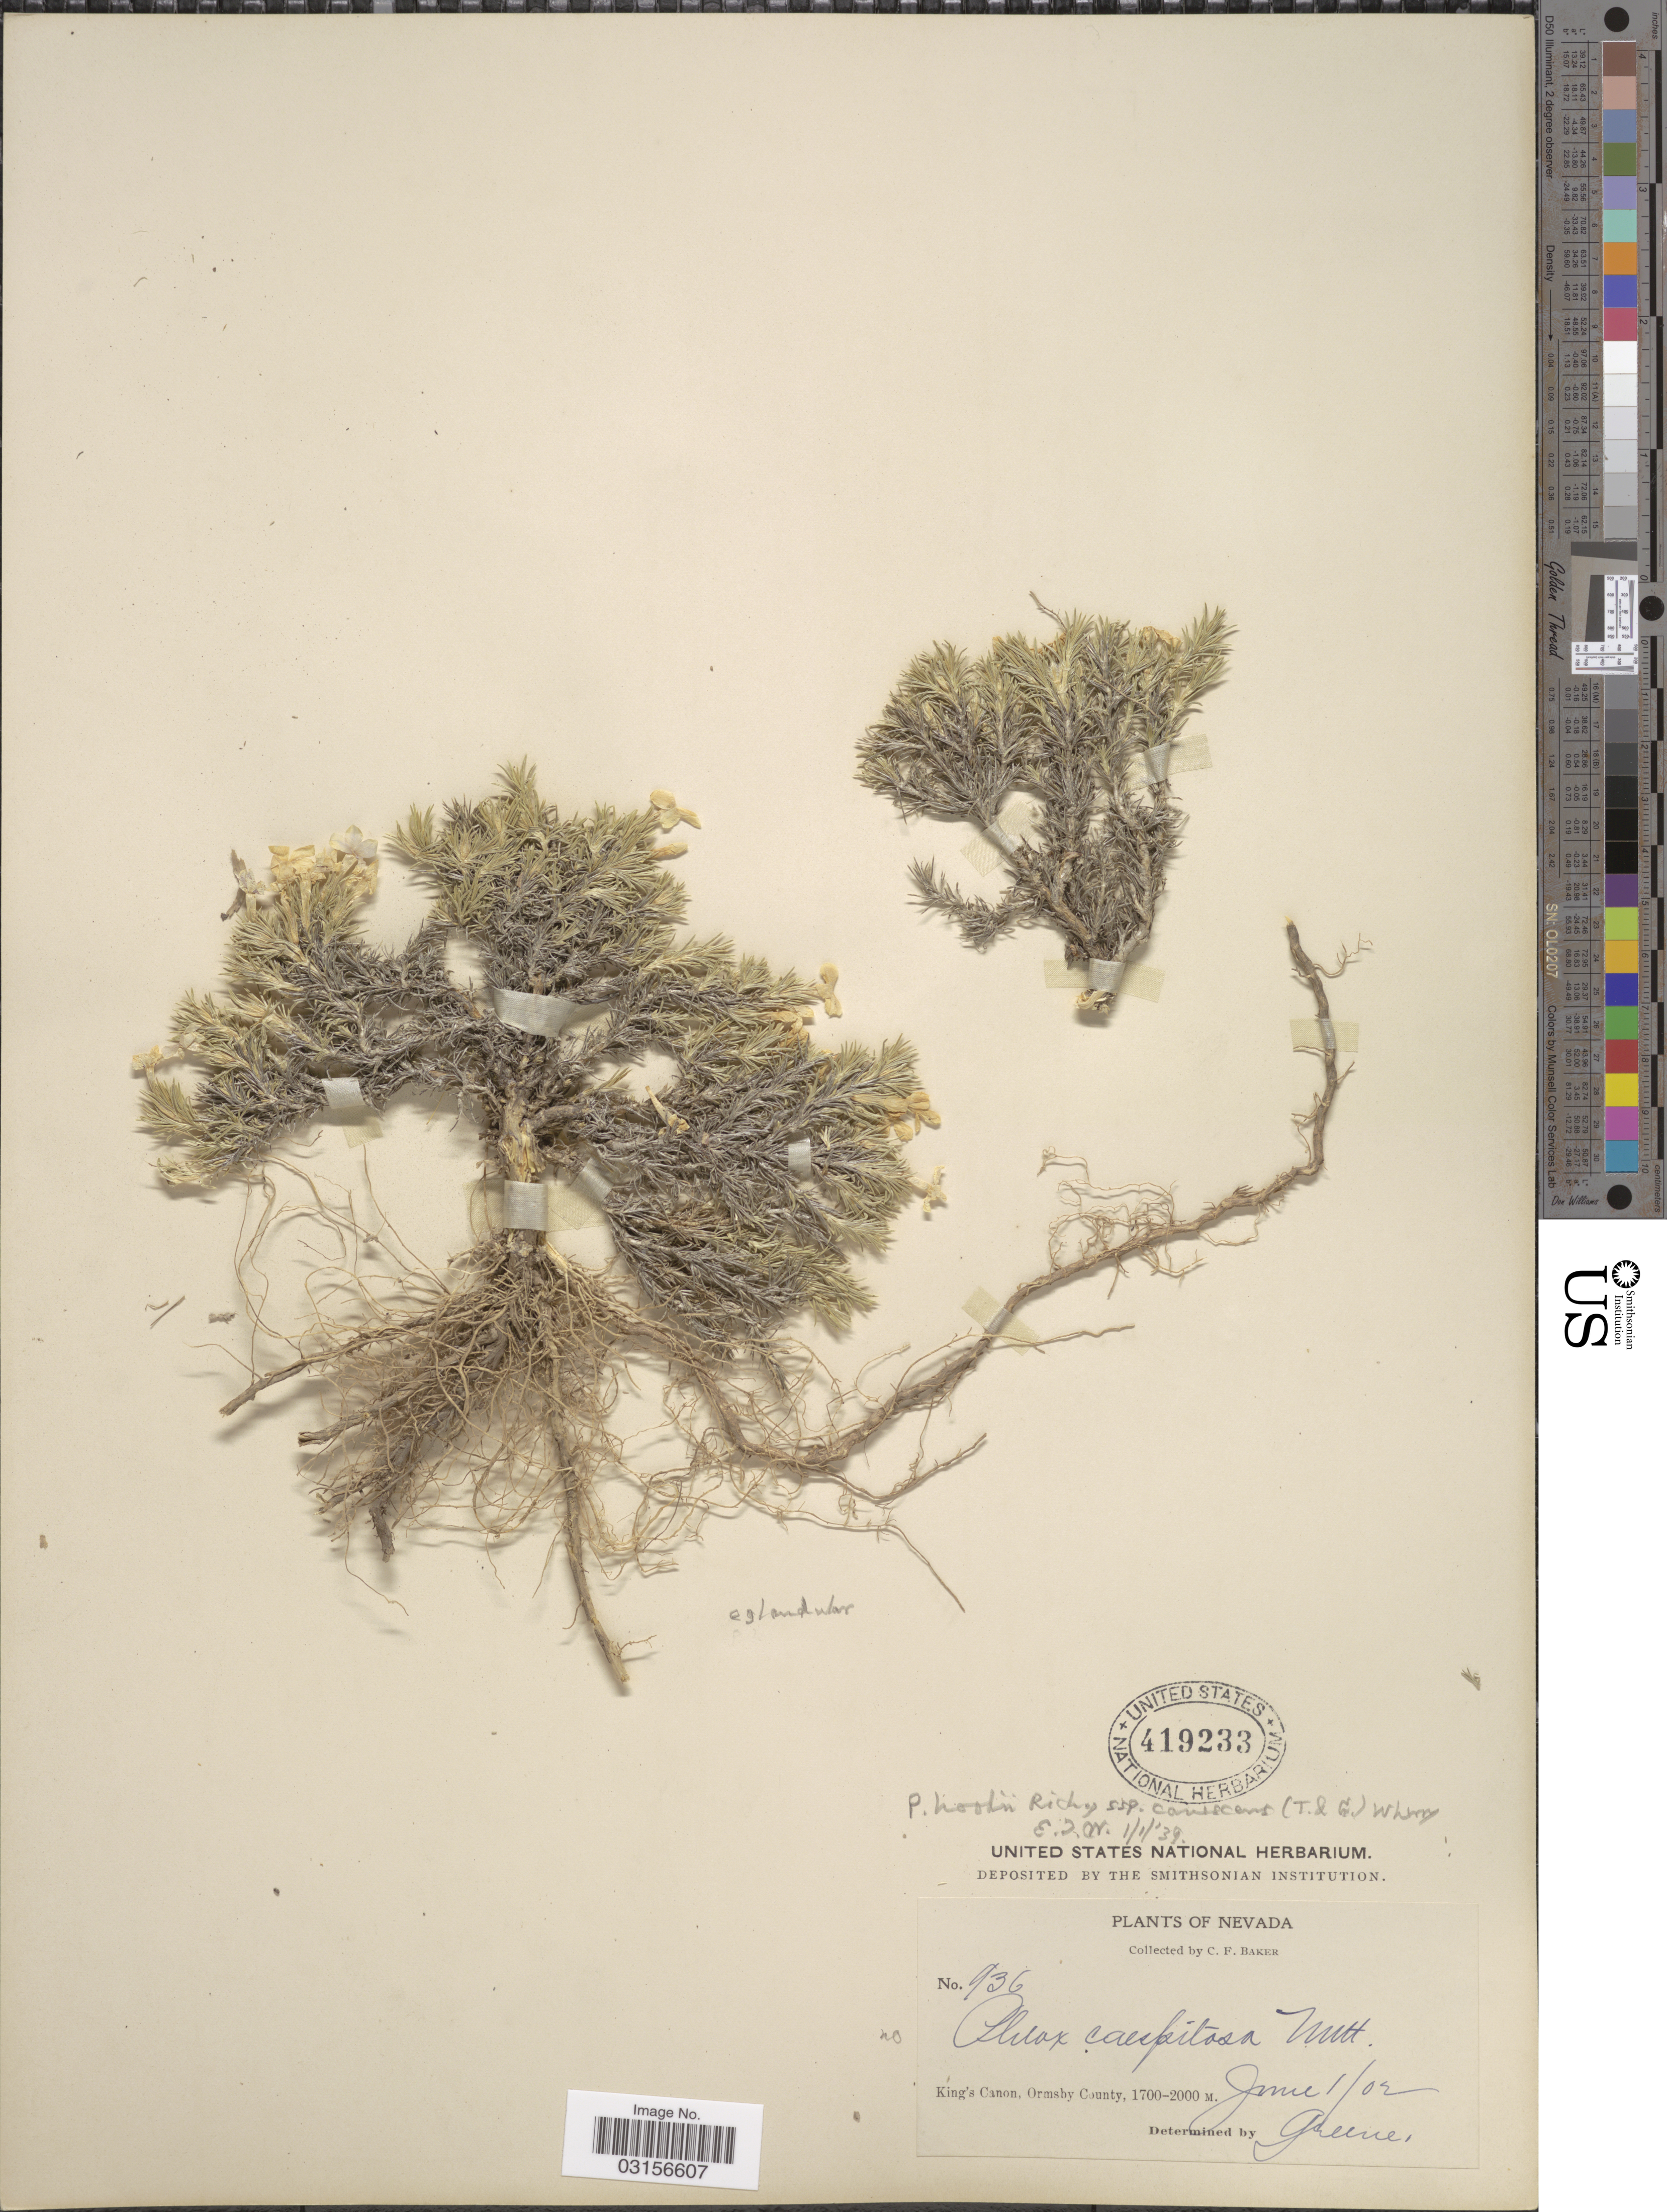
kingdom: Plantae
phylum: Tracheophyta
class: Magnoliopsida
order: Ericales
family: Polemoniaceae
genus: Phlox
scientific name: Phlox caespitosa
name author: Nutt.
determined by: Mayfield, M. H.; Ferguson, C. J.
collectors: C. F. Baker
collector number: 936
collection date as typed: Transcribed d/m/y: 1/6/2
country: United States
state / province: Nevada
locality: King's Canon, Ormsby.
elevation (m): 1700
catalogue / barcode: US 419233